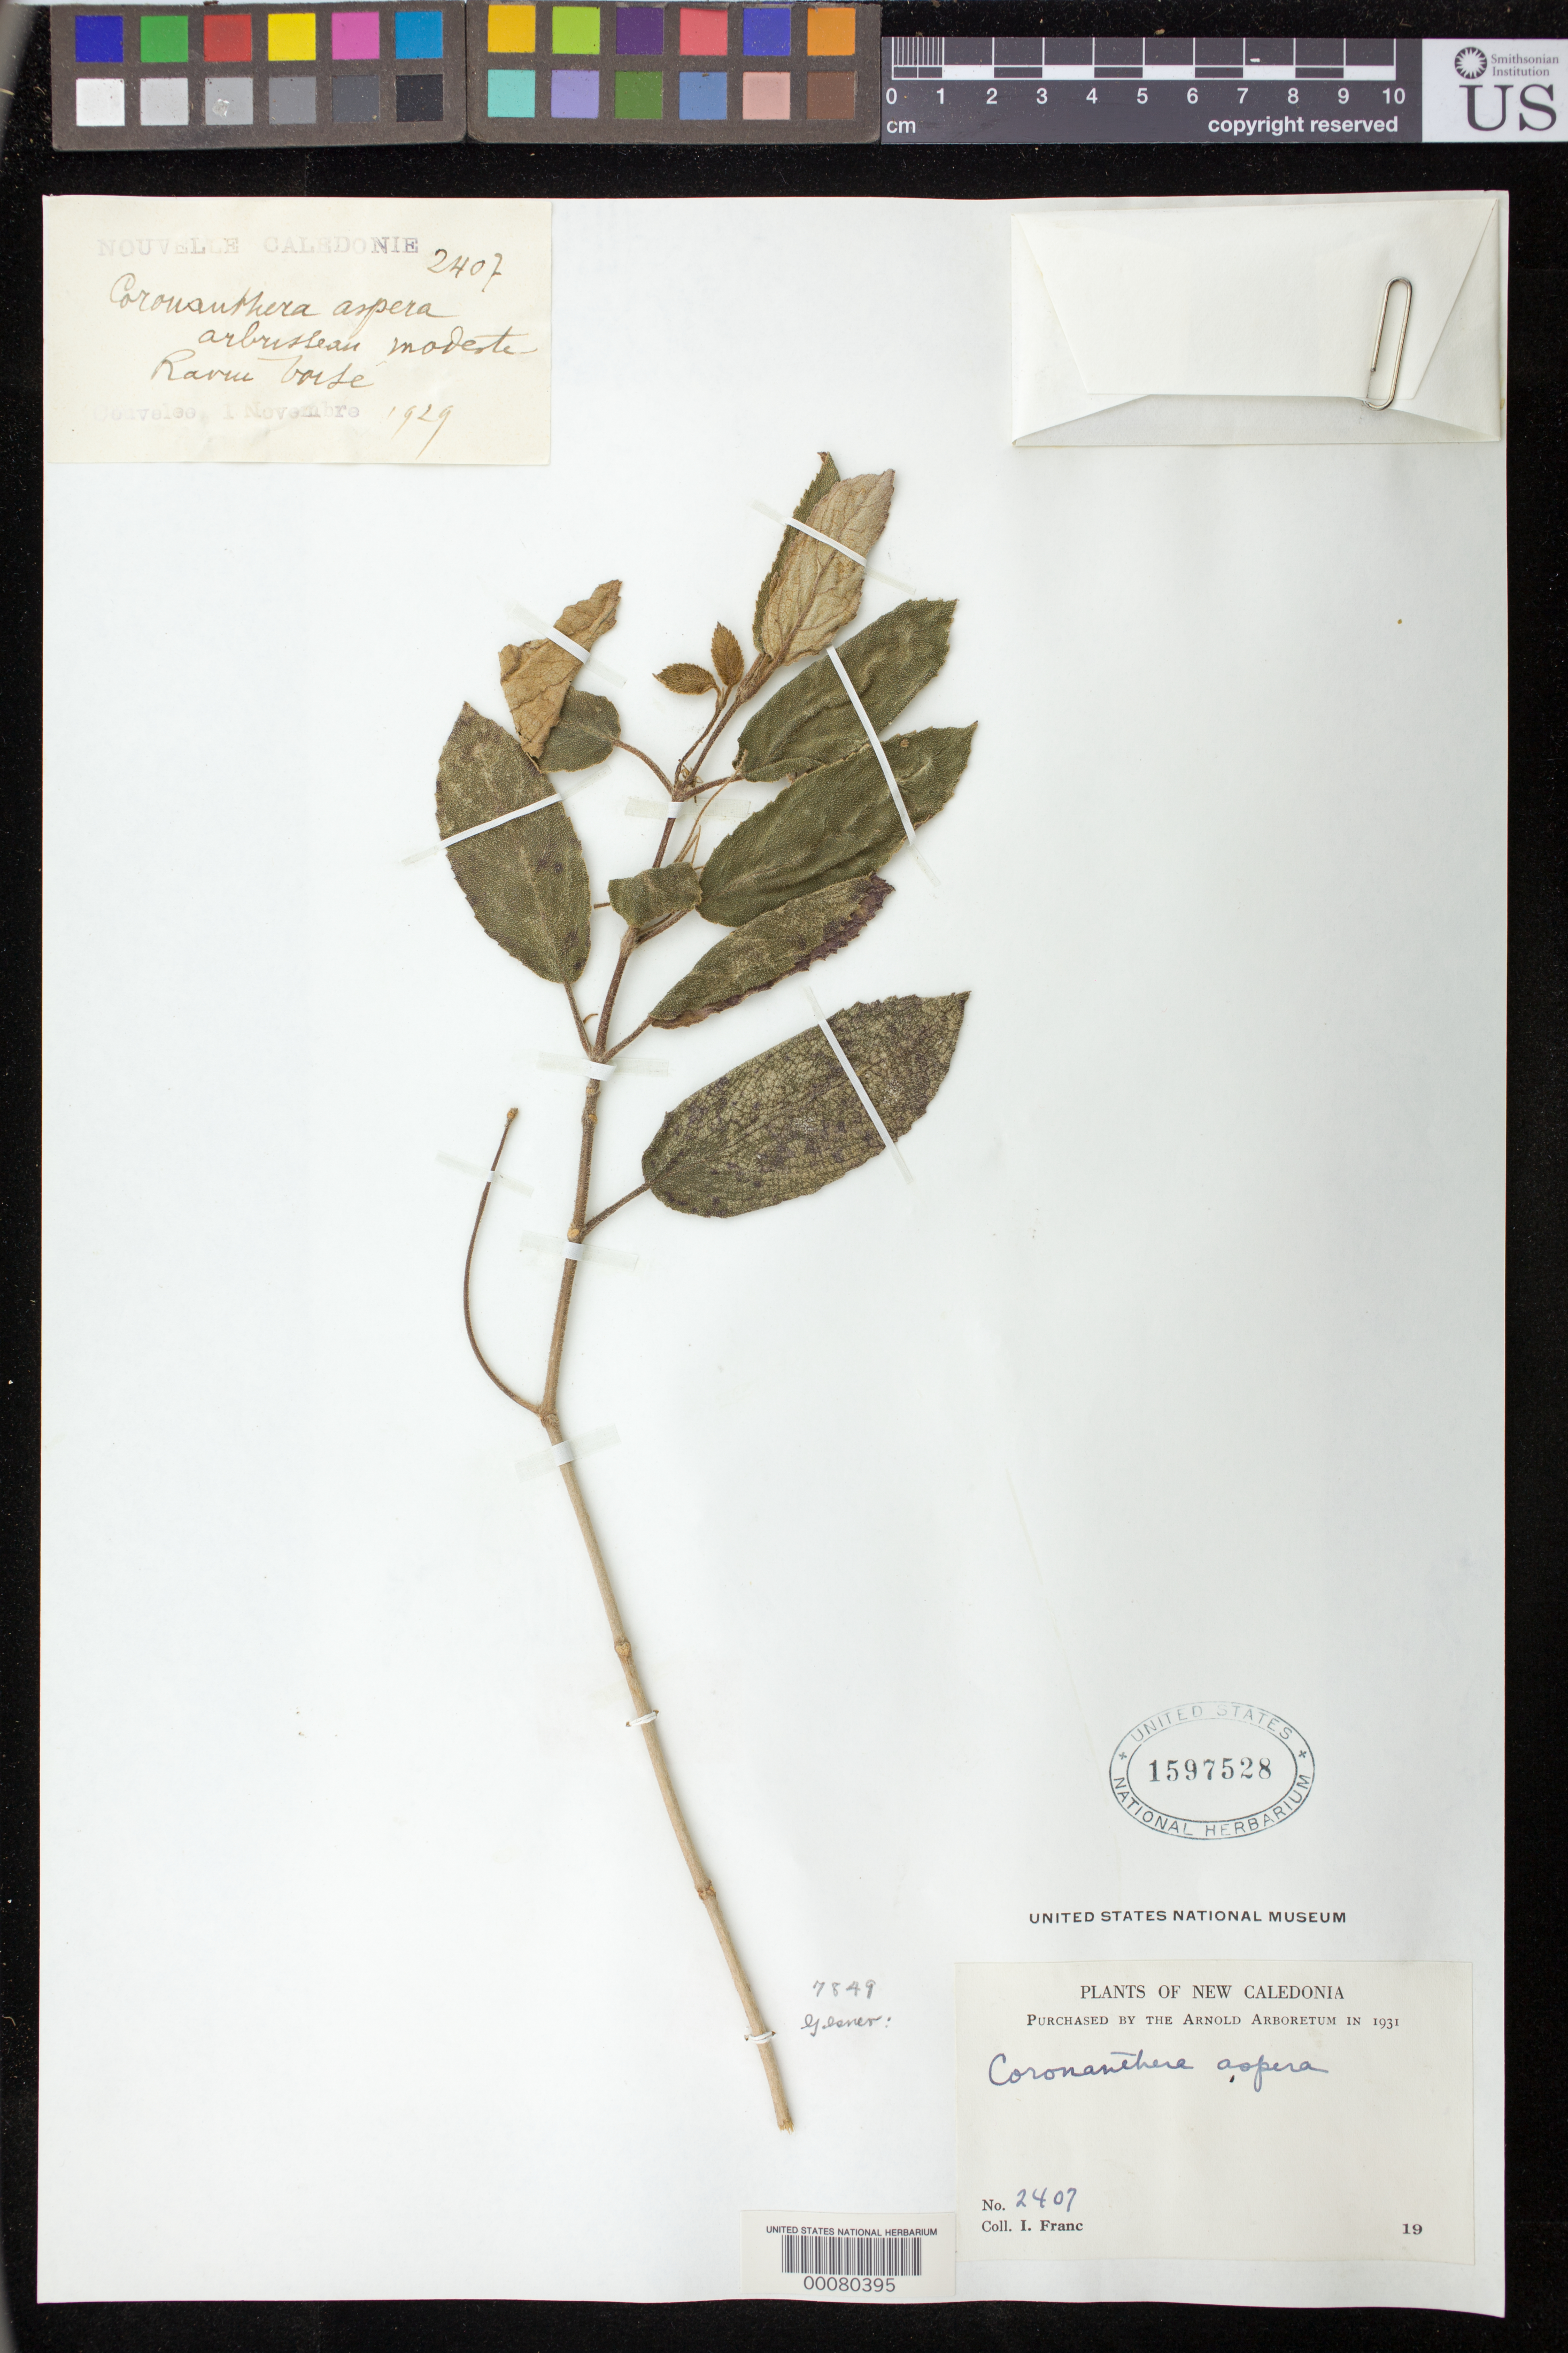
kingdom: Plantae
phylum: Tracheophyta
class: Magnoliopsida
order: Lamiales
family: Gesneriaceae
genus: Coronanthera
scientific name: Coronanthera aspera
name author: C.B. Clarke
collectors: I. Franc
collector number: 2407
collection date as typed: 01 Nov 1929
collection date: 1929-11-01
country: New Caledonia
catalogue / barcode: US 1597528